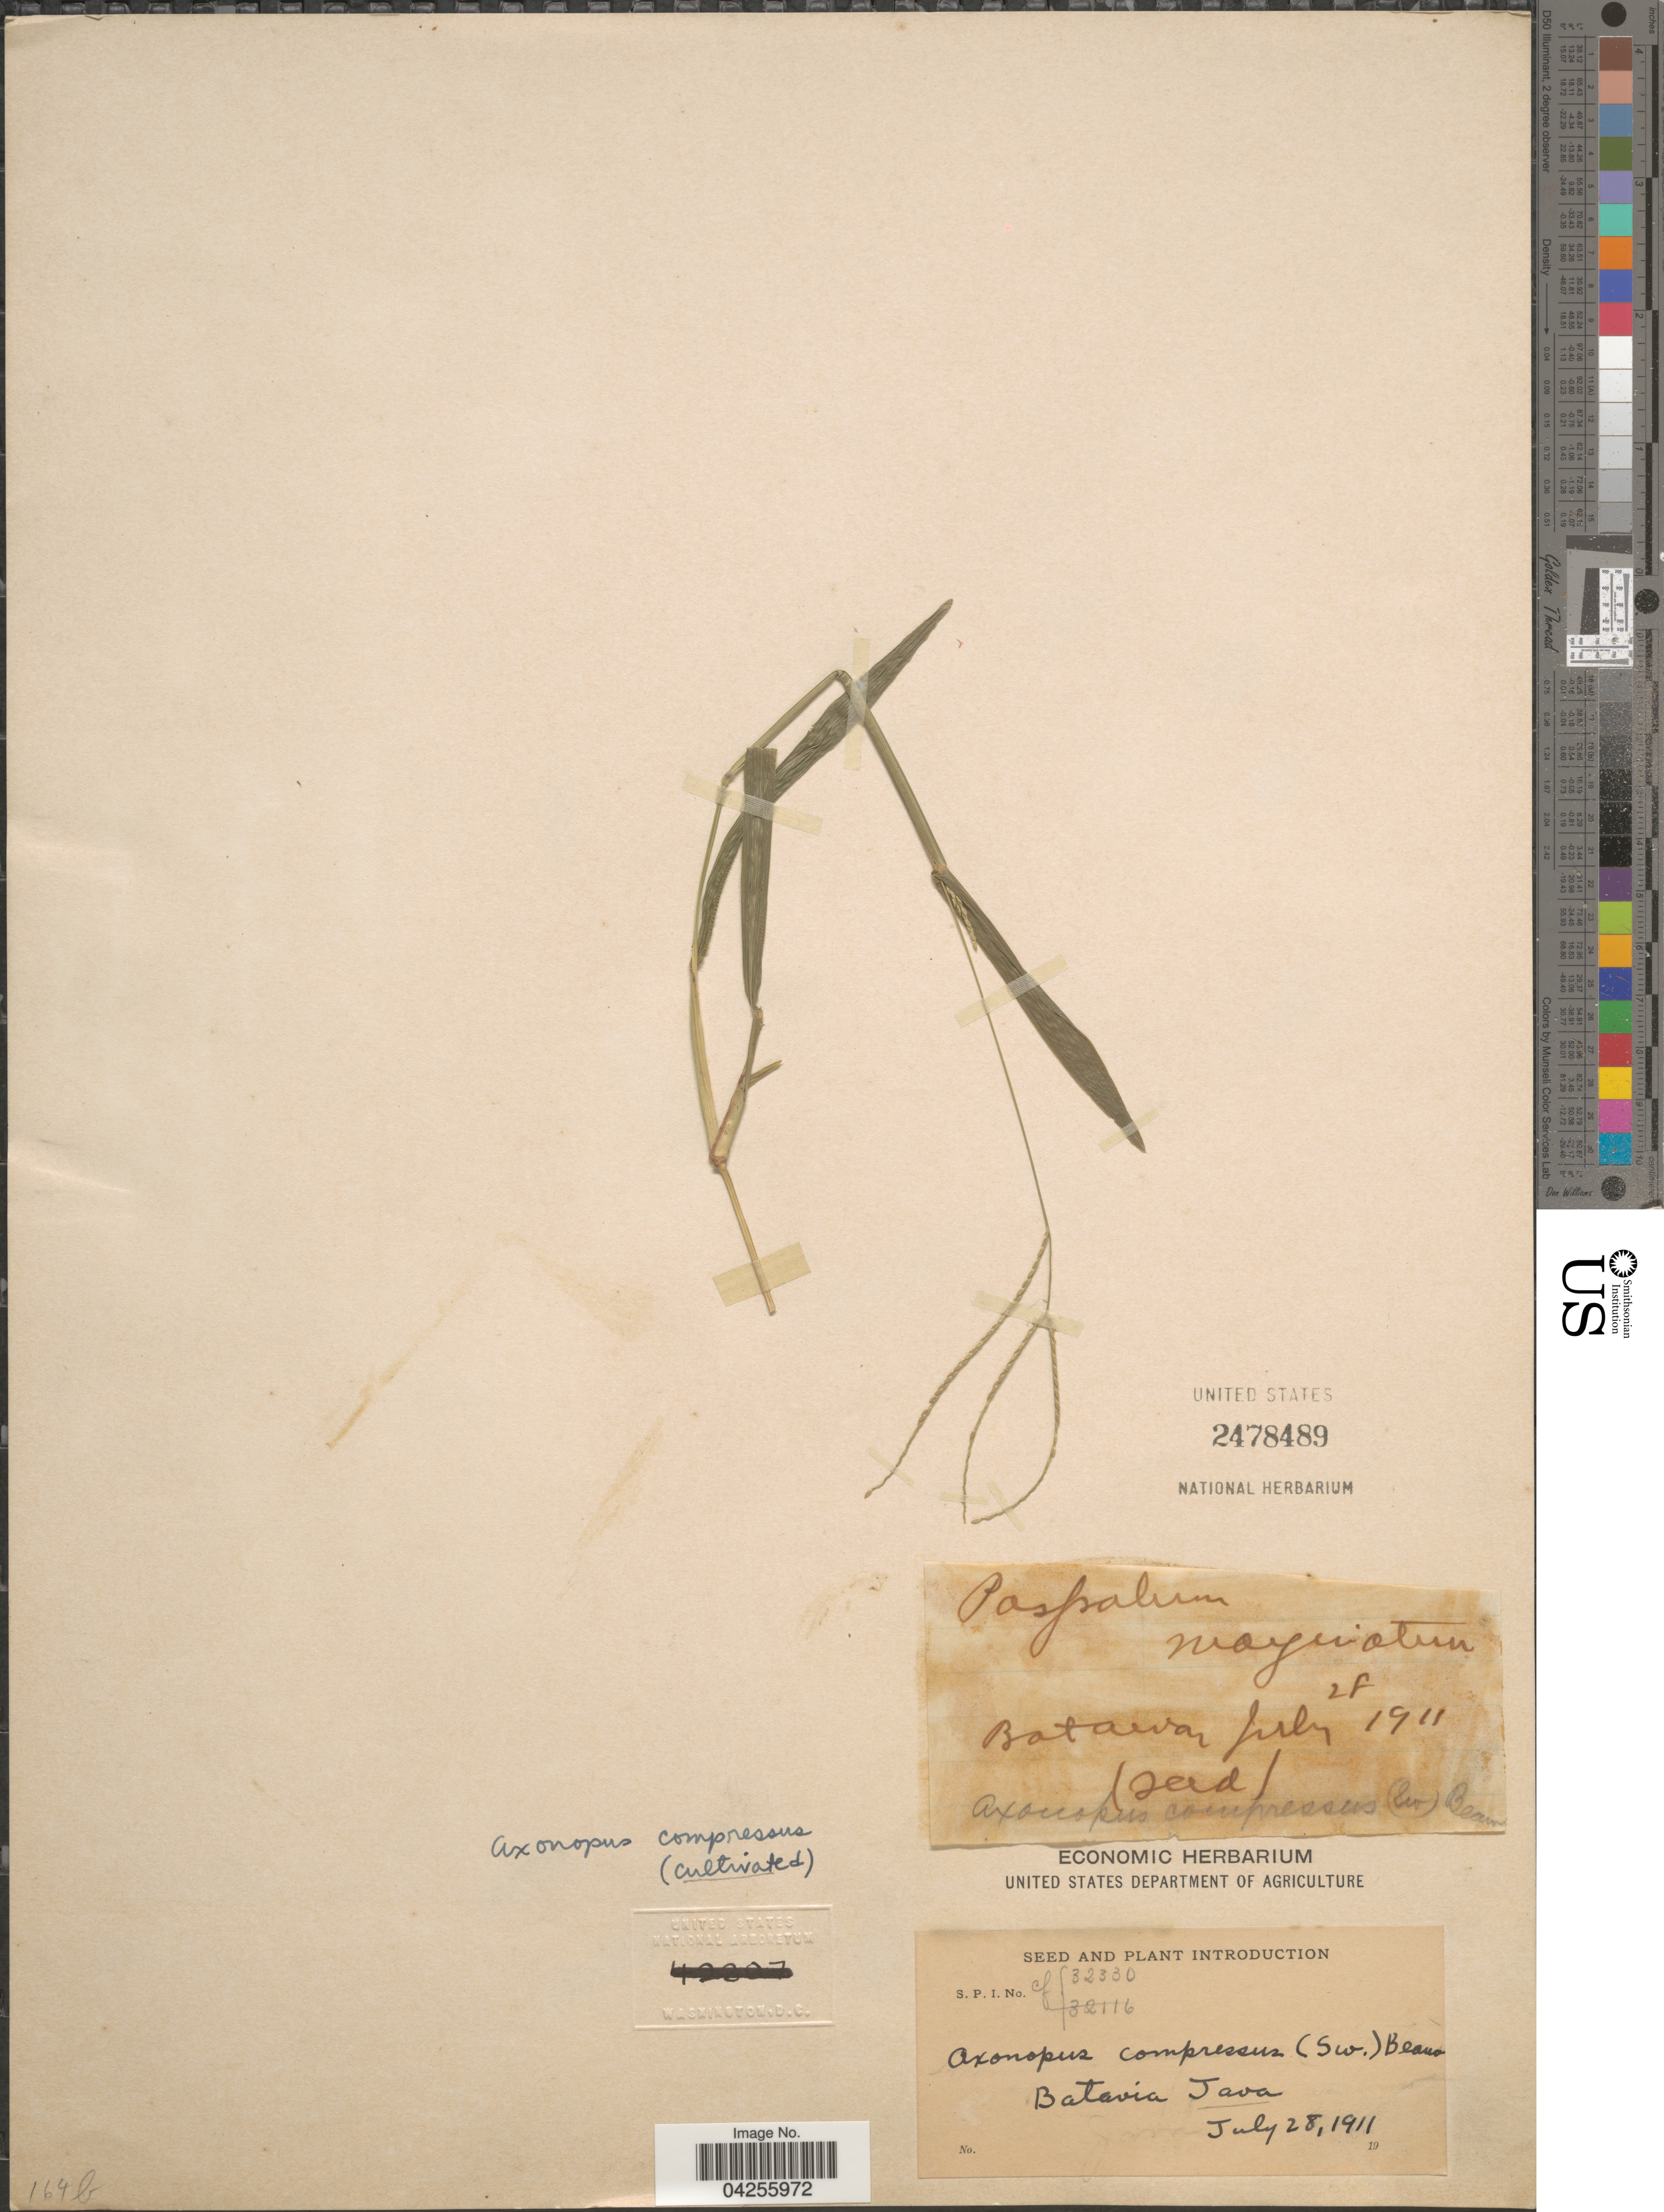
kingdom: Plantae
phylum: Tracheophyta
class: Liliopsida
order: Poales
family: Poaceae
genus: Axonopus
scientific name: Axonopus compressus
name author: (Sw.) P. Beauv.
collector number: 32330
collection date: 1911-07-28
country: Indonesia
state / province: Java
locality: Batavia.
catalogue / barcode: US 2478489